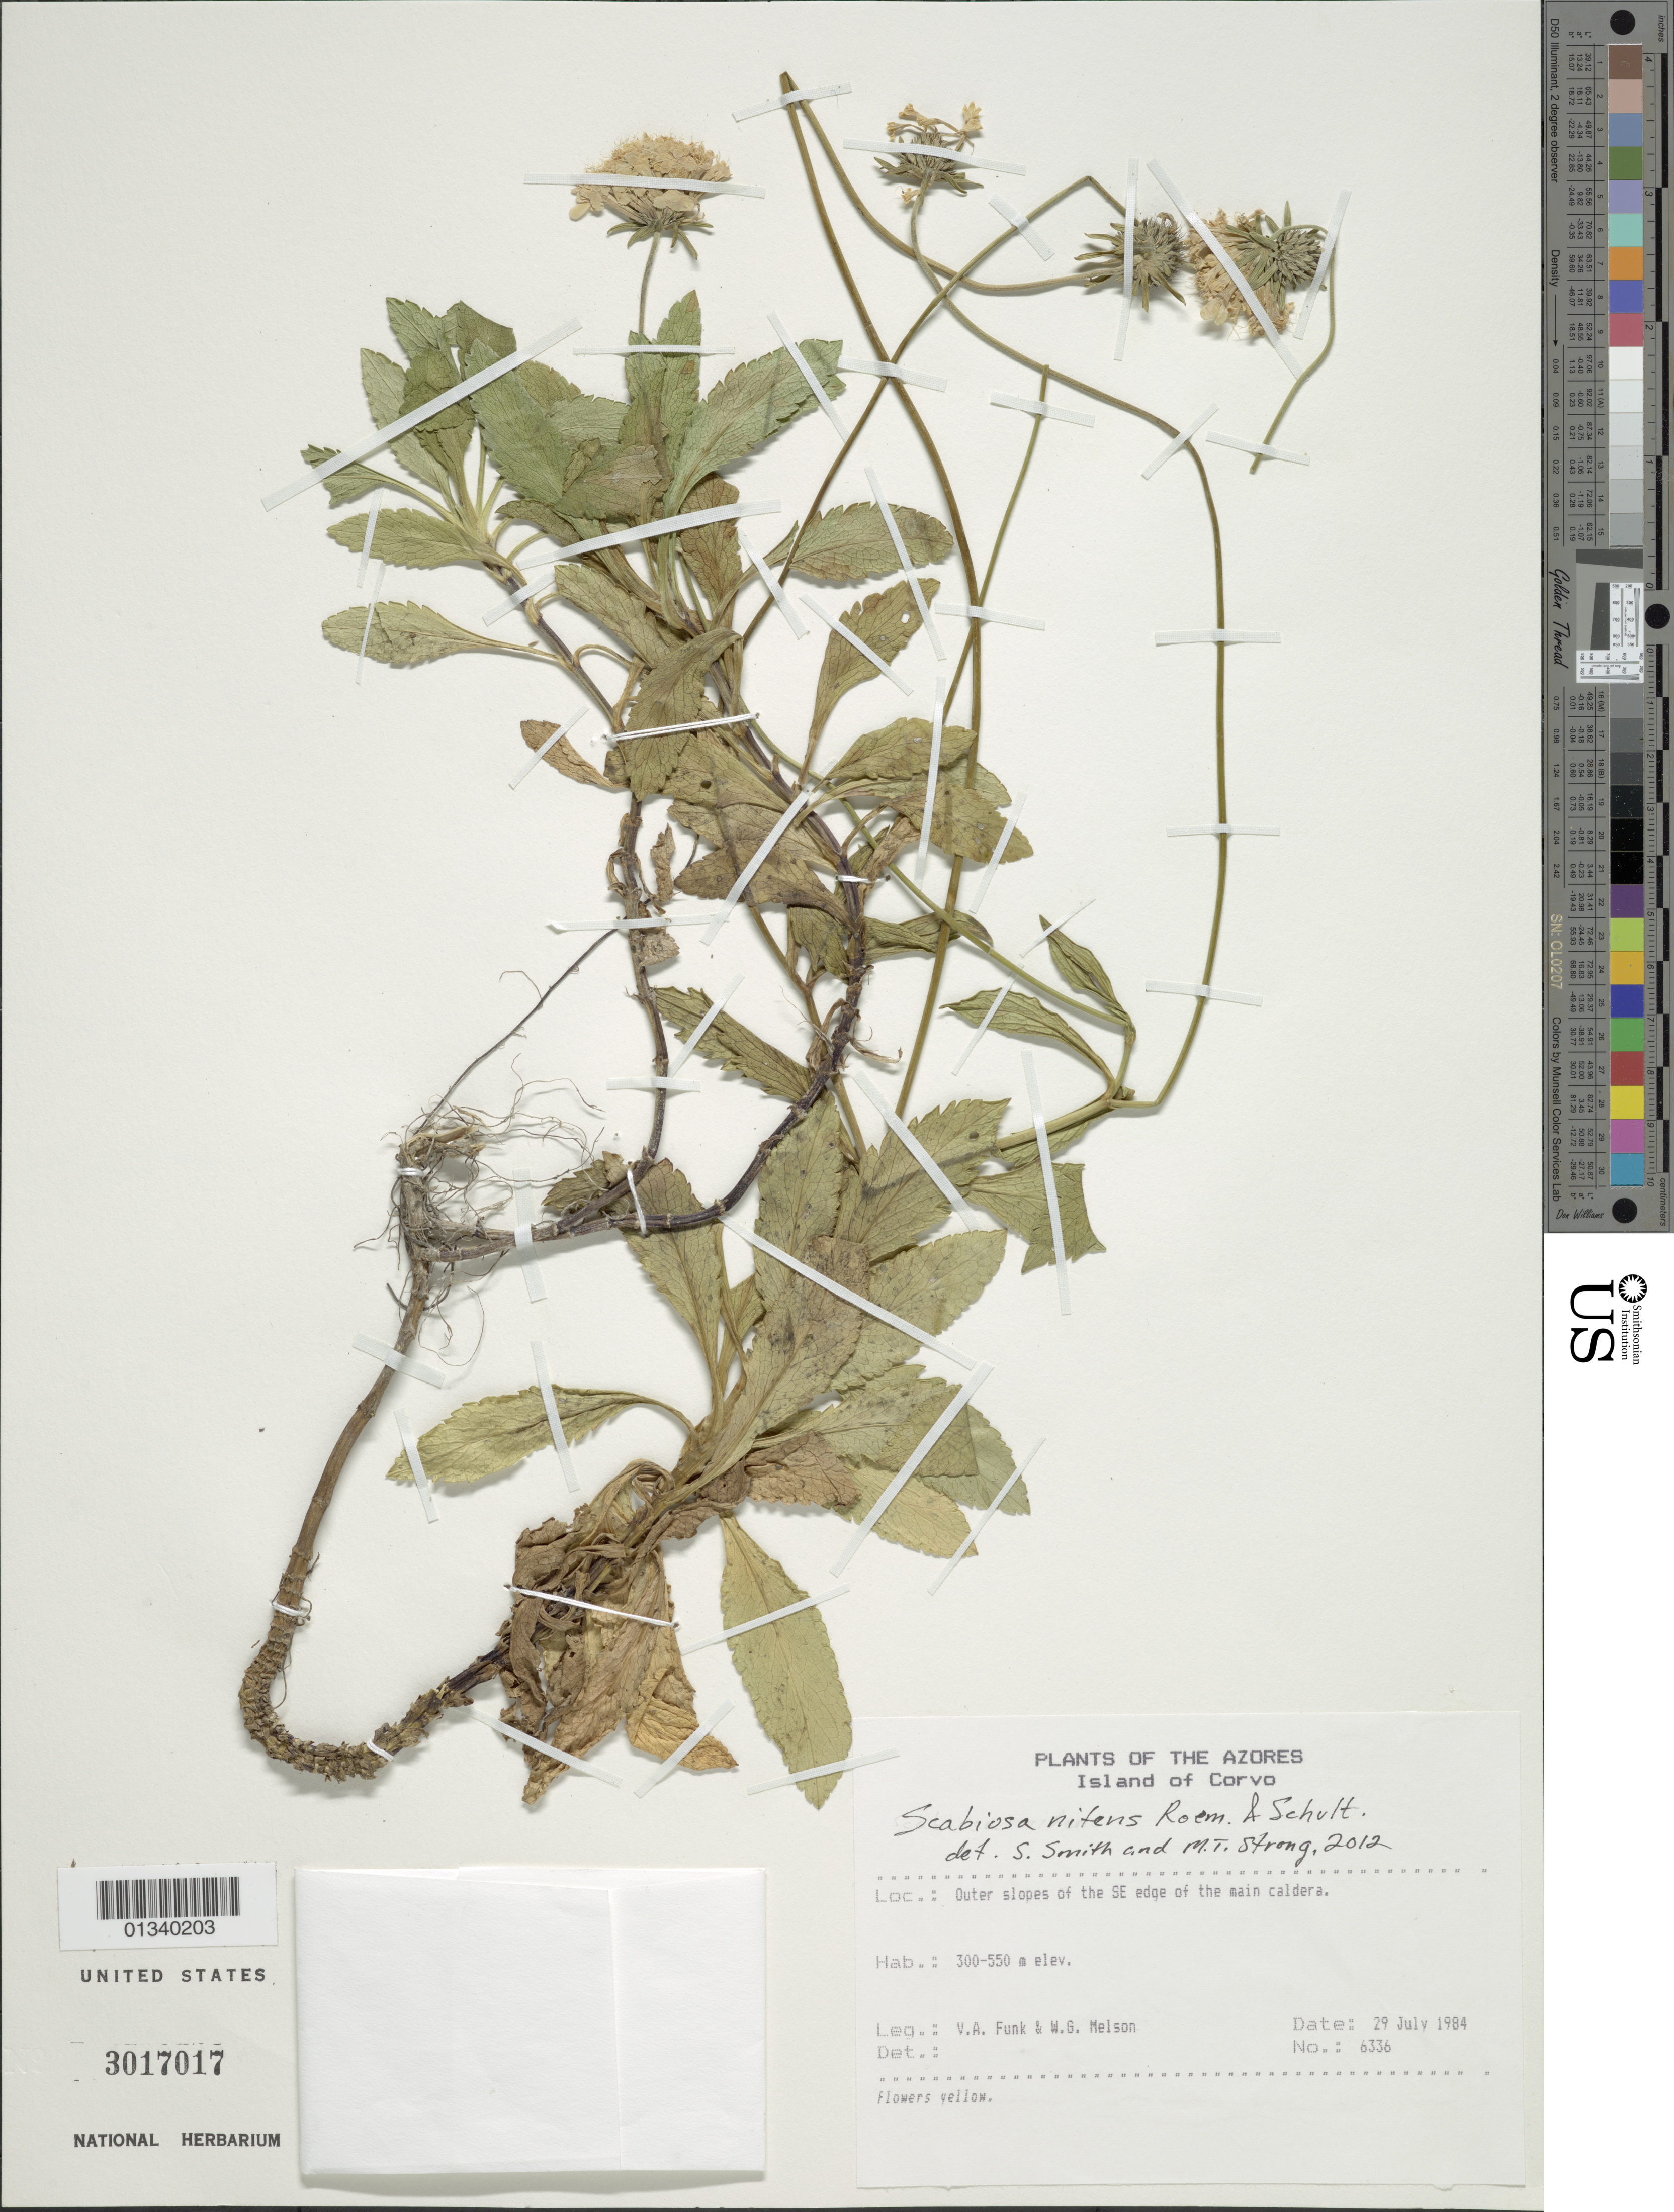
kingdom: Plantae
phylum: Tracheophyta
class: Magnoliopsida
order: Dipsacales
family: Caprifoliaceae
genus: Scabiosa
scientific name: Scabiosa nitens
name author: Roem. & Schult.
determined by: Strong, Mark T., (BOT), Smithsonian Institution - National Museum of Natural History (UNITED STATES)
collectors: V. Funk & W. Melson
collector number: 6336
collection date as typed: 29 July 1984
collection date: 1984-07-29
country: Portugal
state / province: Azores (Aut. Reg.)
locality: Corvo. Outer slopes of the SE ede of the main caldera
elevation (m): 300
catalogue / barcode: US 3017017